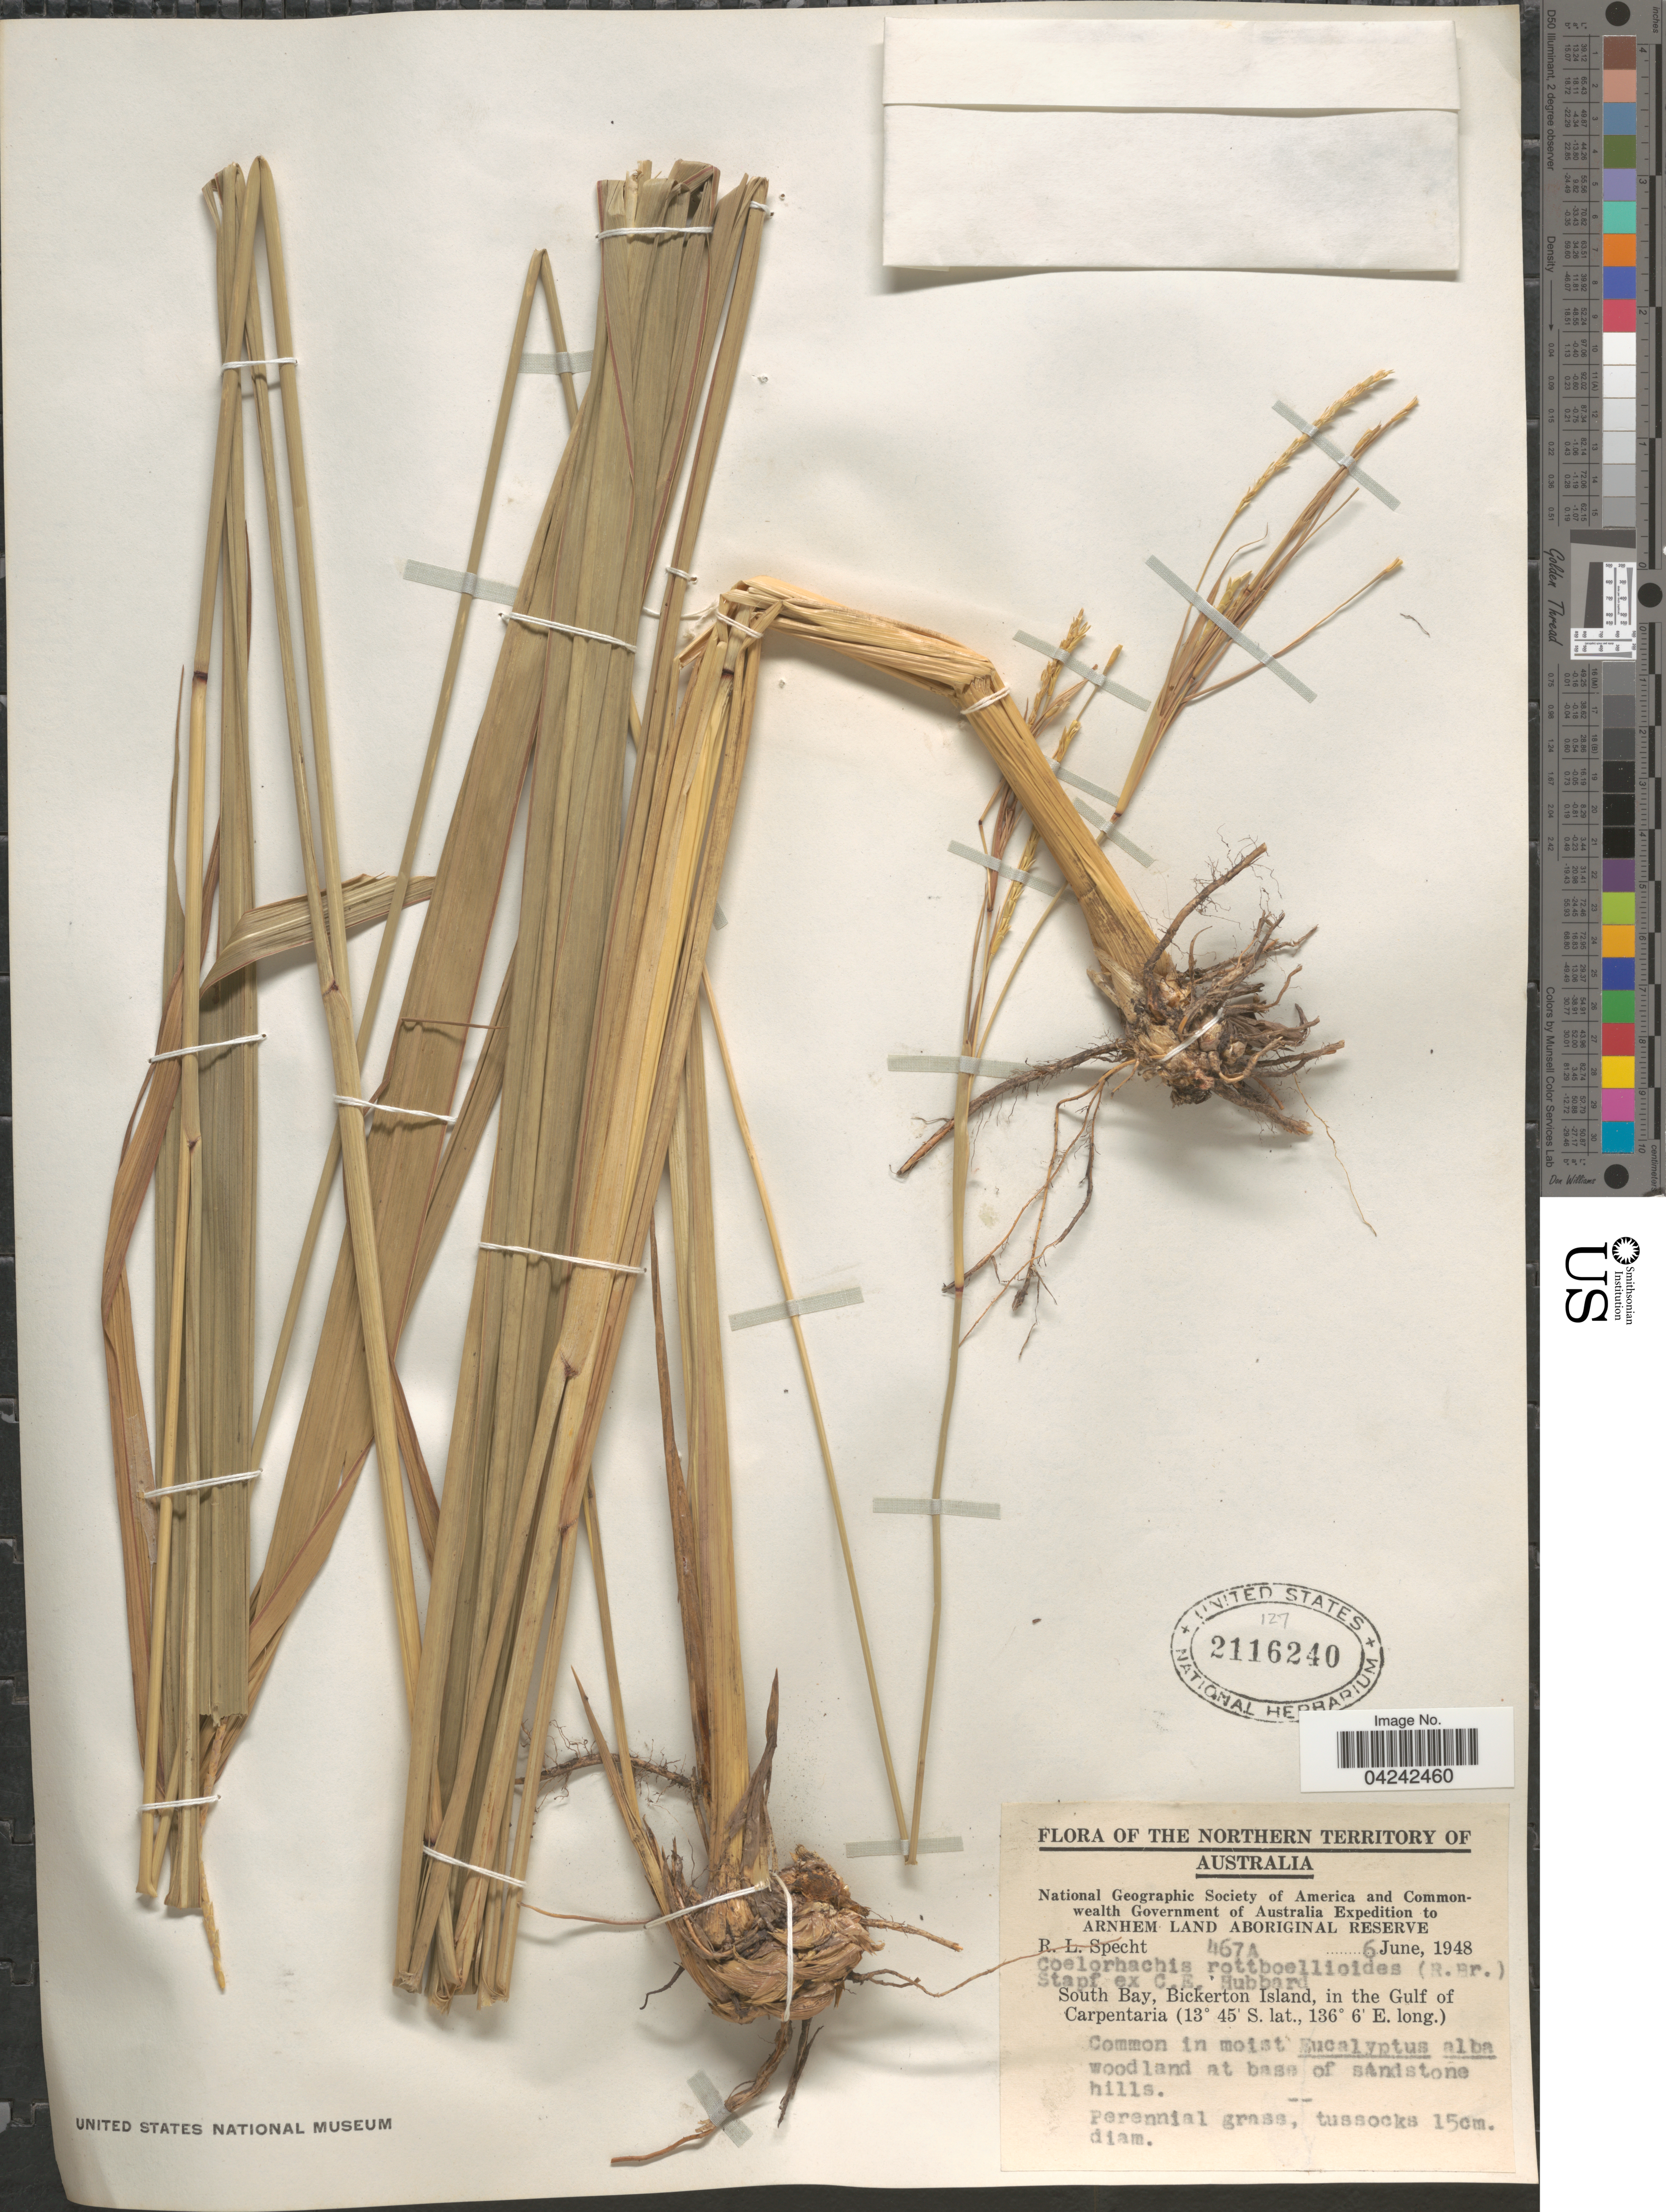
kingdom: Plantae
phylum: Tracheophyta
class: Liliopsida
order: Poales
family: Poaceae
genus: Rottboellia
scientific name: Rottboellia rottboellioides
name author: (R. Br.) Druce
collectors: R. L. Specht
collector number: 467A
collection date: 1948-06-06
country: Australia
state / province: Northern Territory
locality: National Geographic Society of America and Commonwealth Government of Australia Expedition to Arnhem Land Aboriginal Reserve. South Bay, Bickerton Island, in the Gulf of Carpentaria.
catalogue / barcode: US 2116240